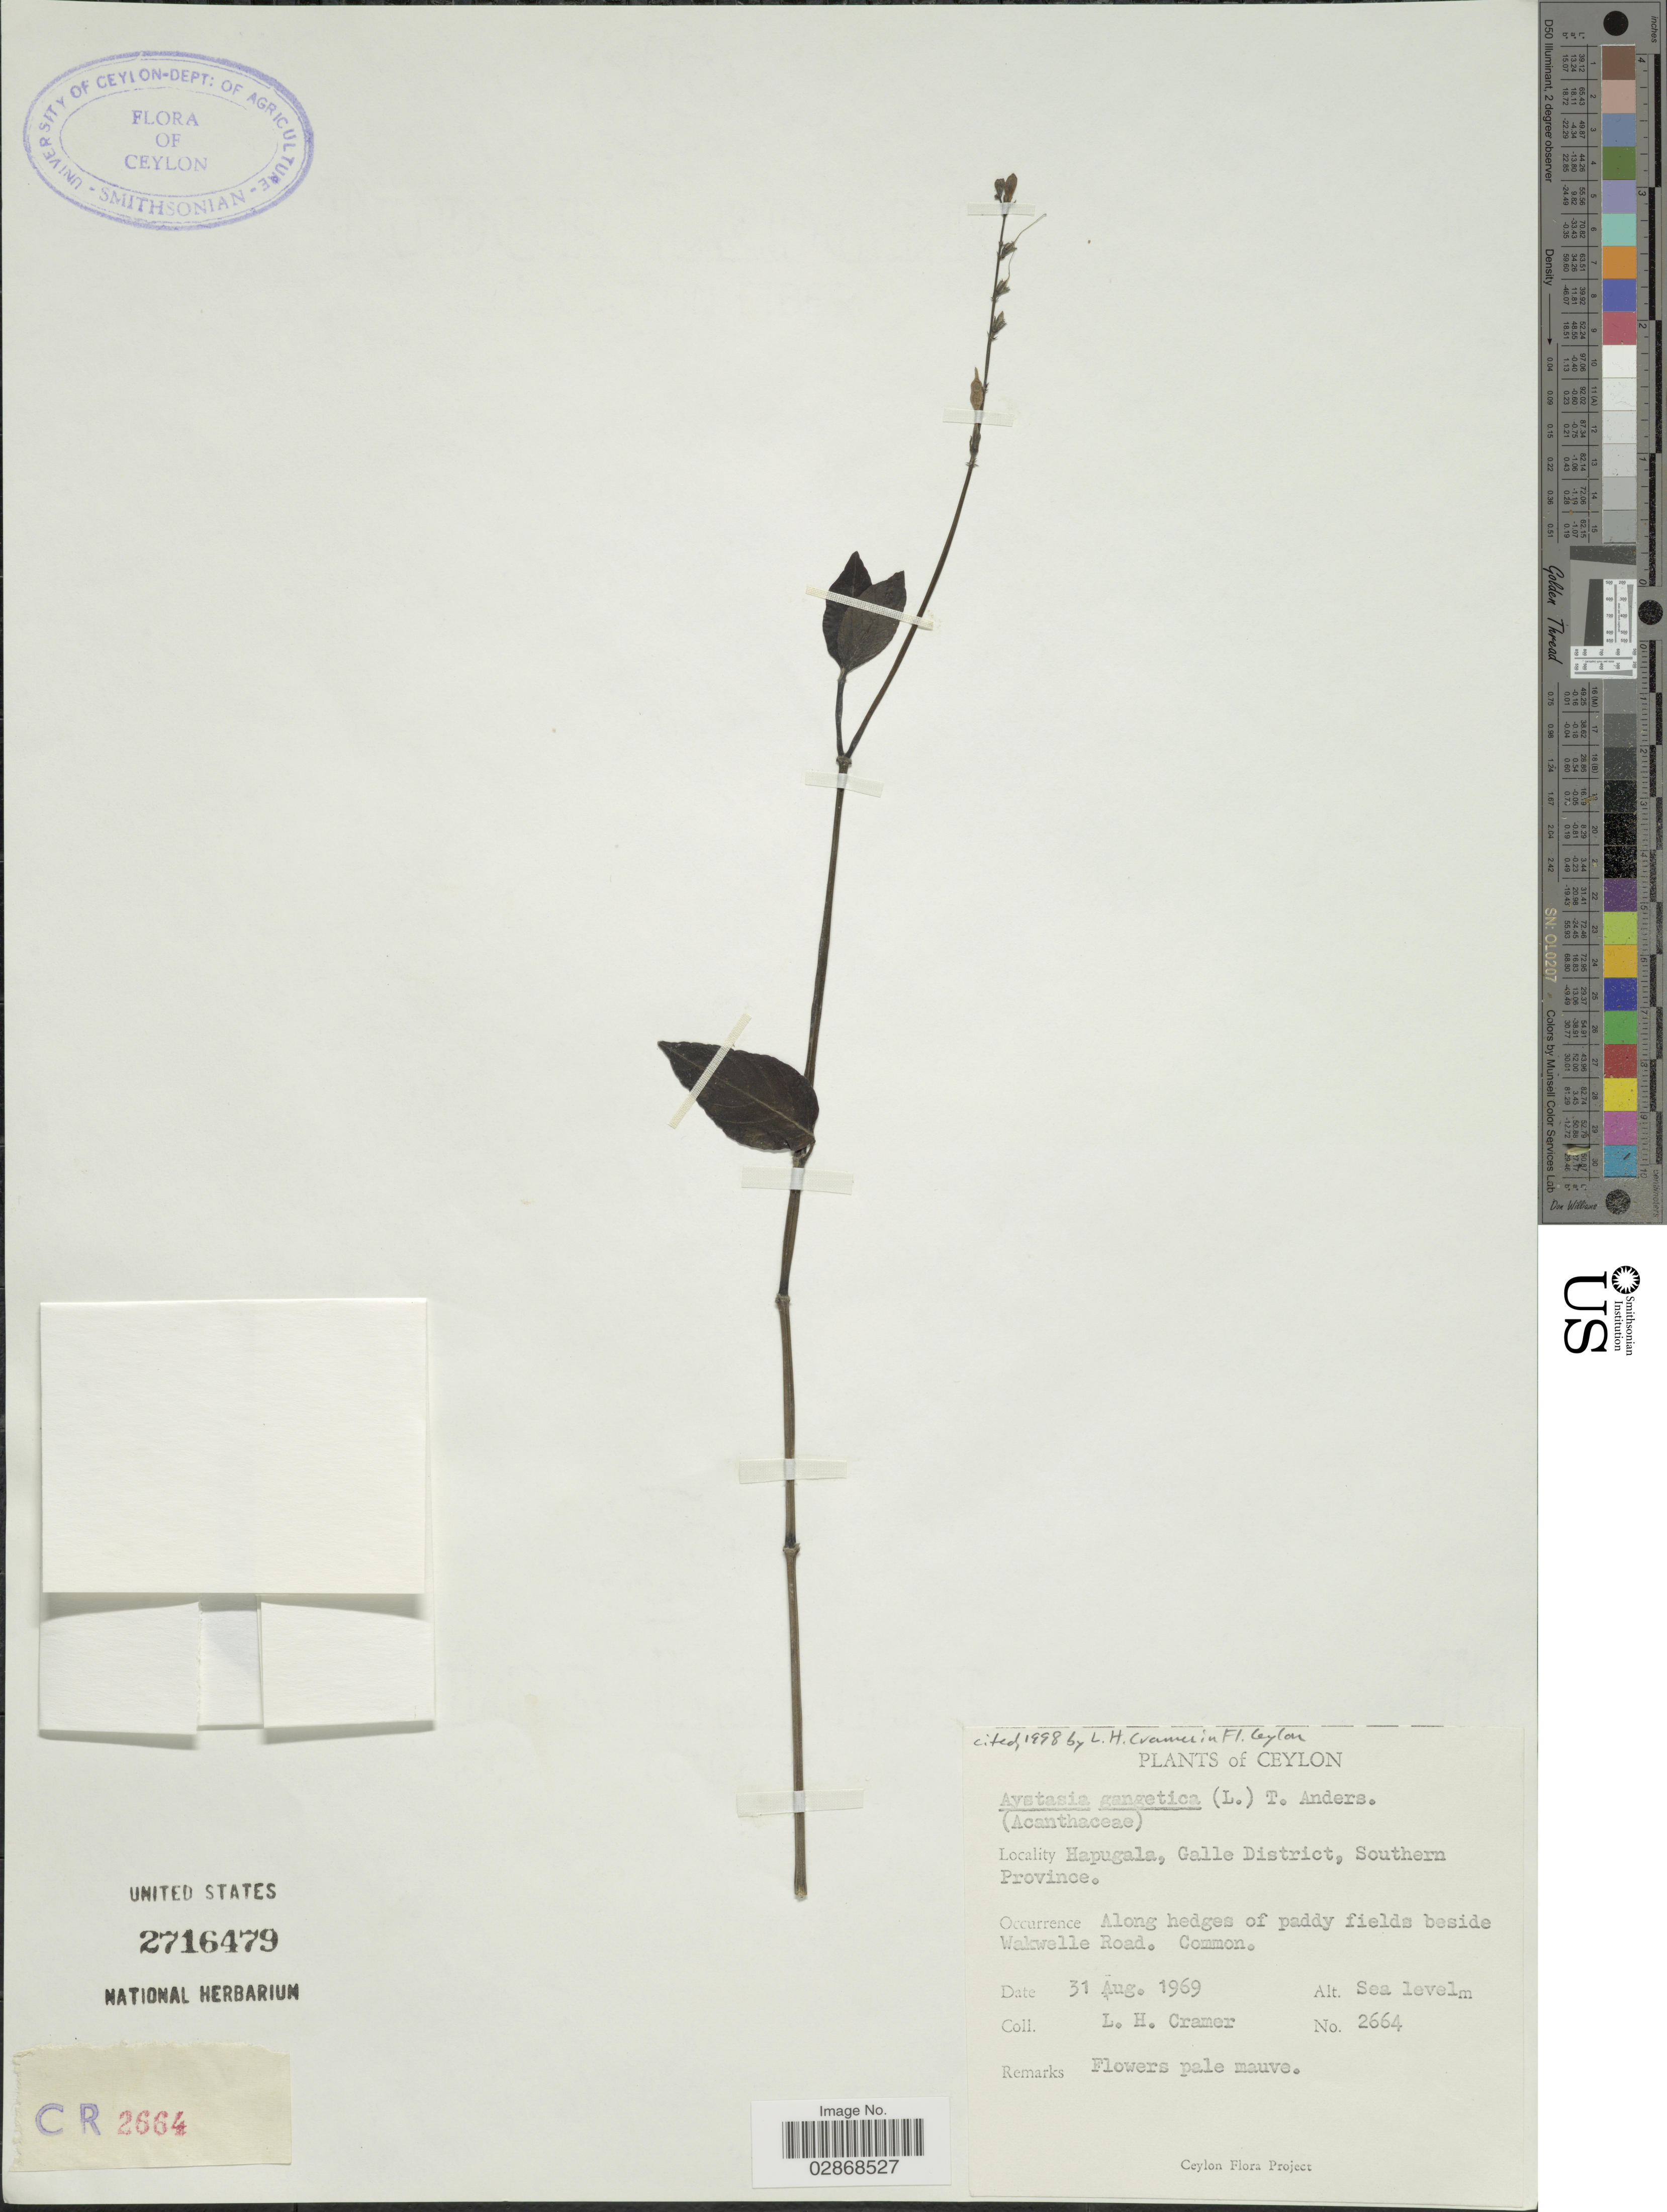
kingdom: Plantae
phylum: Tracheophyta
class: Magnoliopsida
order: Lamiales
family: Acanthaceae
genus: Asystasia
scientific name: Asystasia gangetica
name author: (L.) T. Anderson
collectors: L. H. Cramer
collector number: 2664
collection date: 1969-08-31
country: Sri Lanka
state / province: Southern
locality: Ceylon. Hapugala, Galle District. Along hedges of paddy fields beside Wakwelle Road.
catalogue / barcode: US 2716479